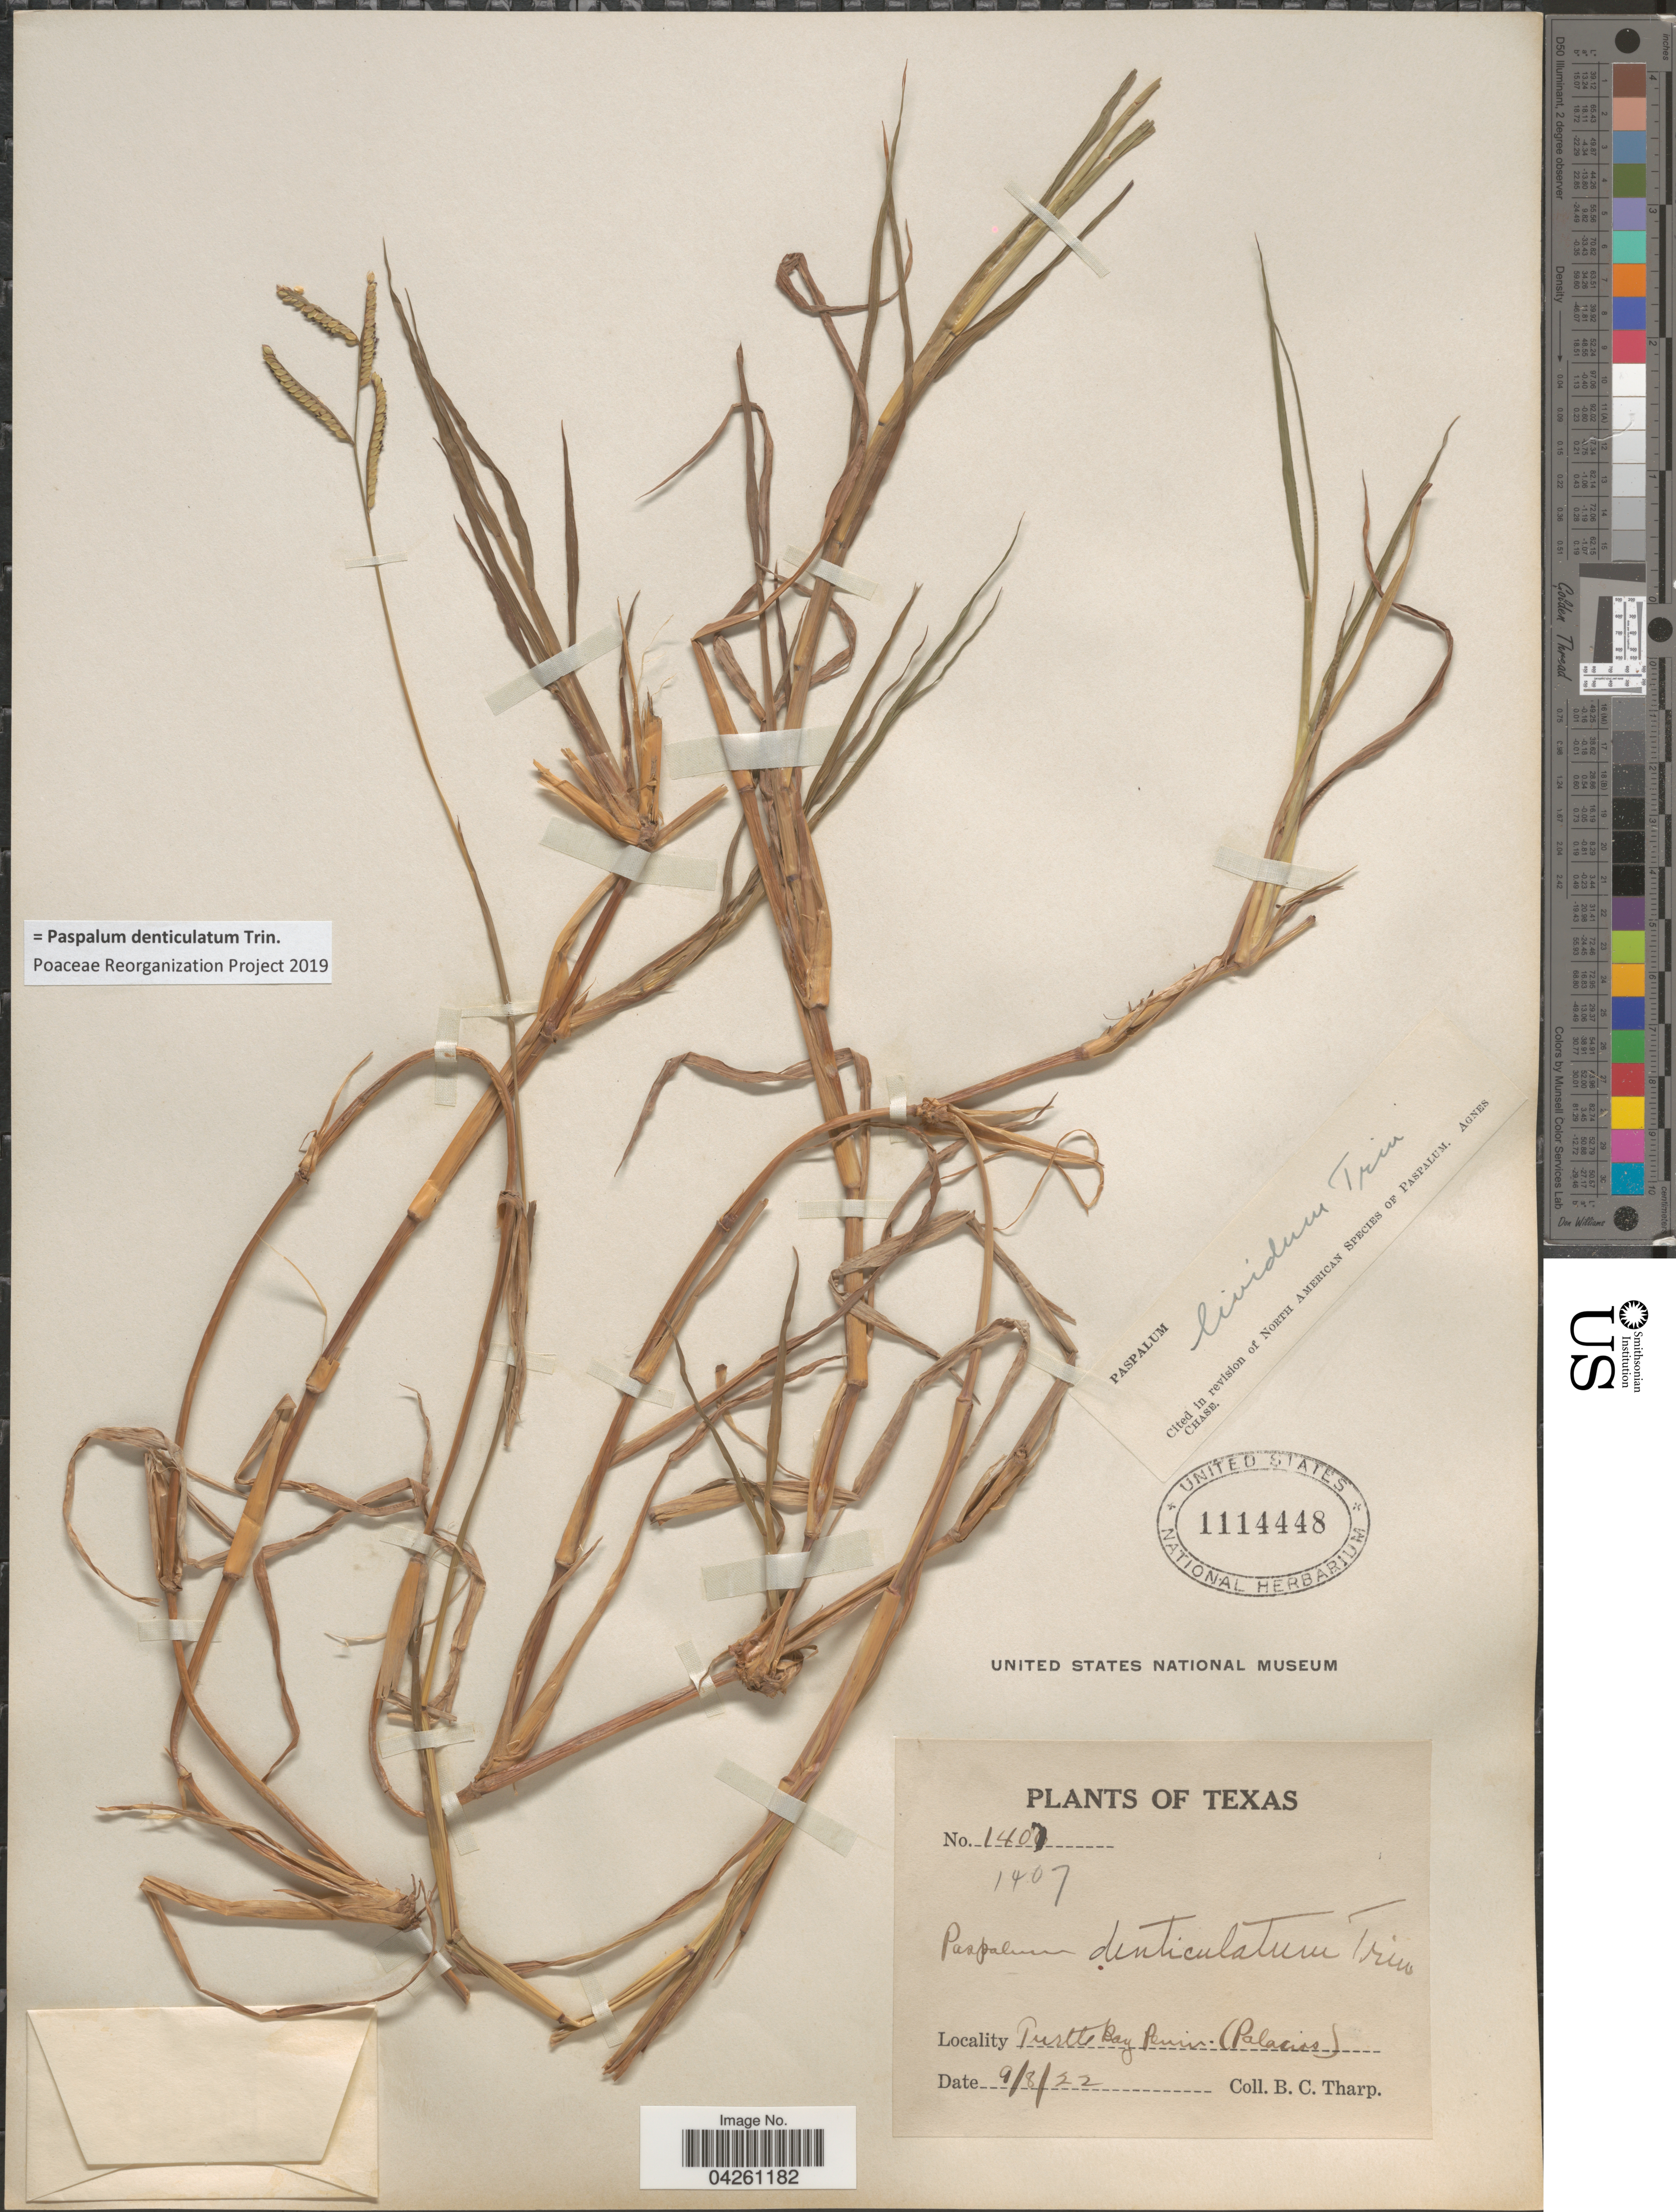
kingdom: Plantae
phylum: Tracheophyta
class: Liliopsida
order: Poales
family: Poaceae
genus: Paspalum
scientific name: Paspalum denticulatum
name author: Trin.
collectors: B. C. Tharp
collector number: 1407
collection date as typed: Transcribed d/m/y: 8/9/22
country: United States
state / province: Texas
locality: Turtle Bay Penin. (Palacios).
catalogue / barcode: US 1114448